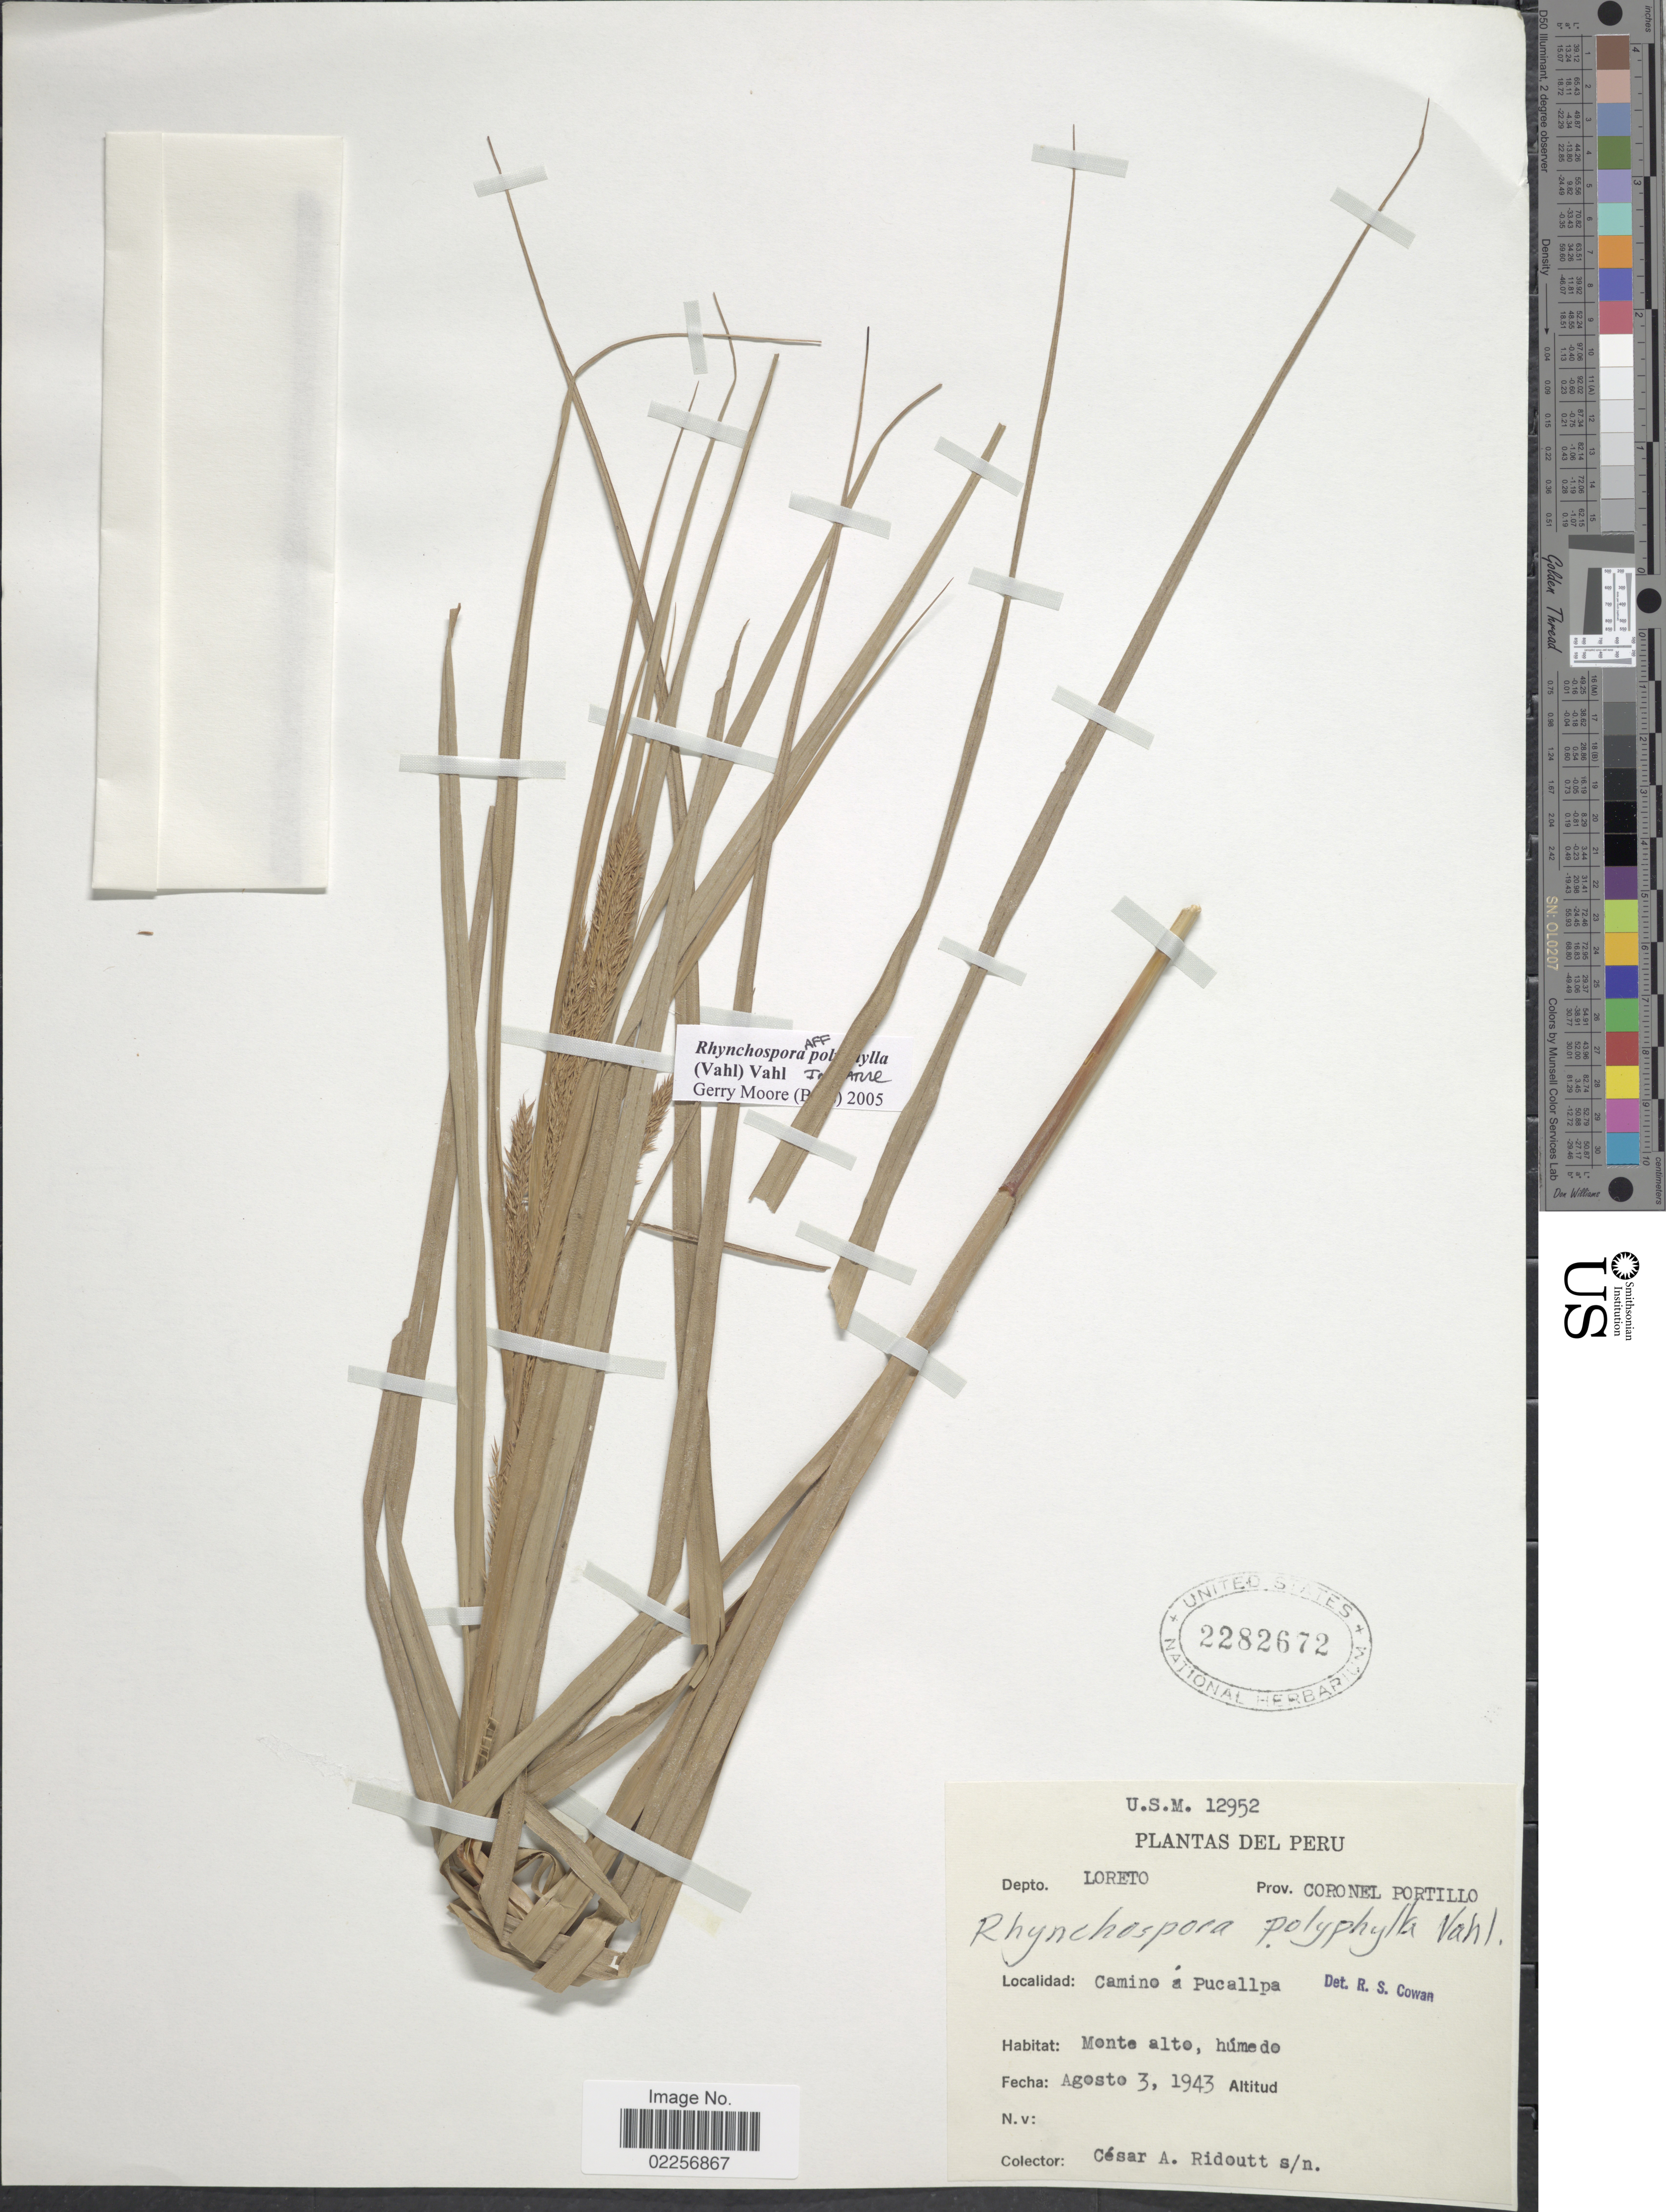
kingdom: Plantae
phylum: Tracheophyta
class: Liliopsida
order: Poales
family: Cyperaceae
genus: Rhynchospora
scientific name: Rhynchospora polyphylla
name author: (Vahl) Vahl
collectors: C. Ridoutt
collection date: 1943-08-03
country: Peru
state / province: Loreto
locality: Prov. Coronel Portillo. Camino a Pucallpa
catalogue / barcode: US 2282672